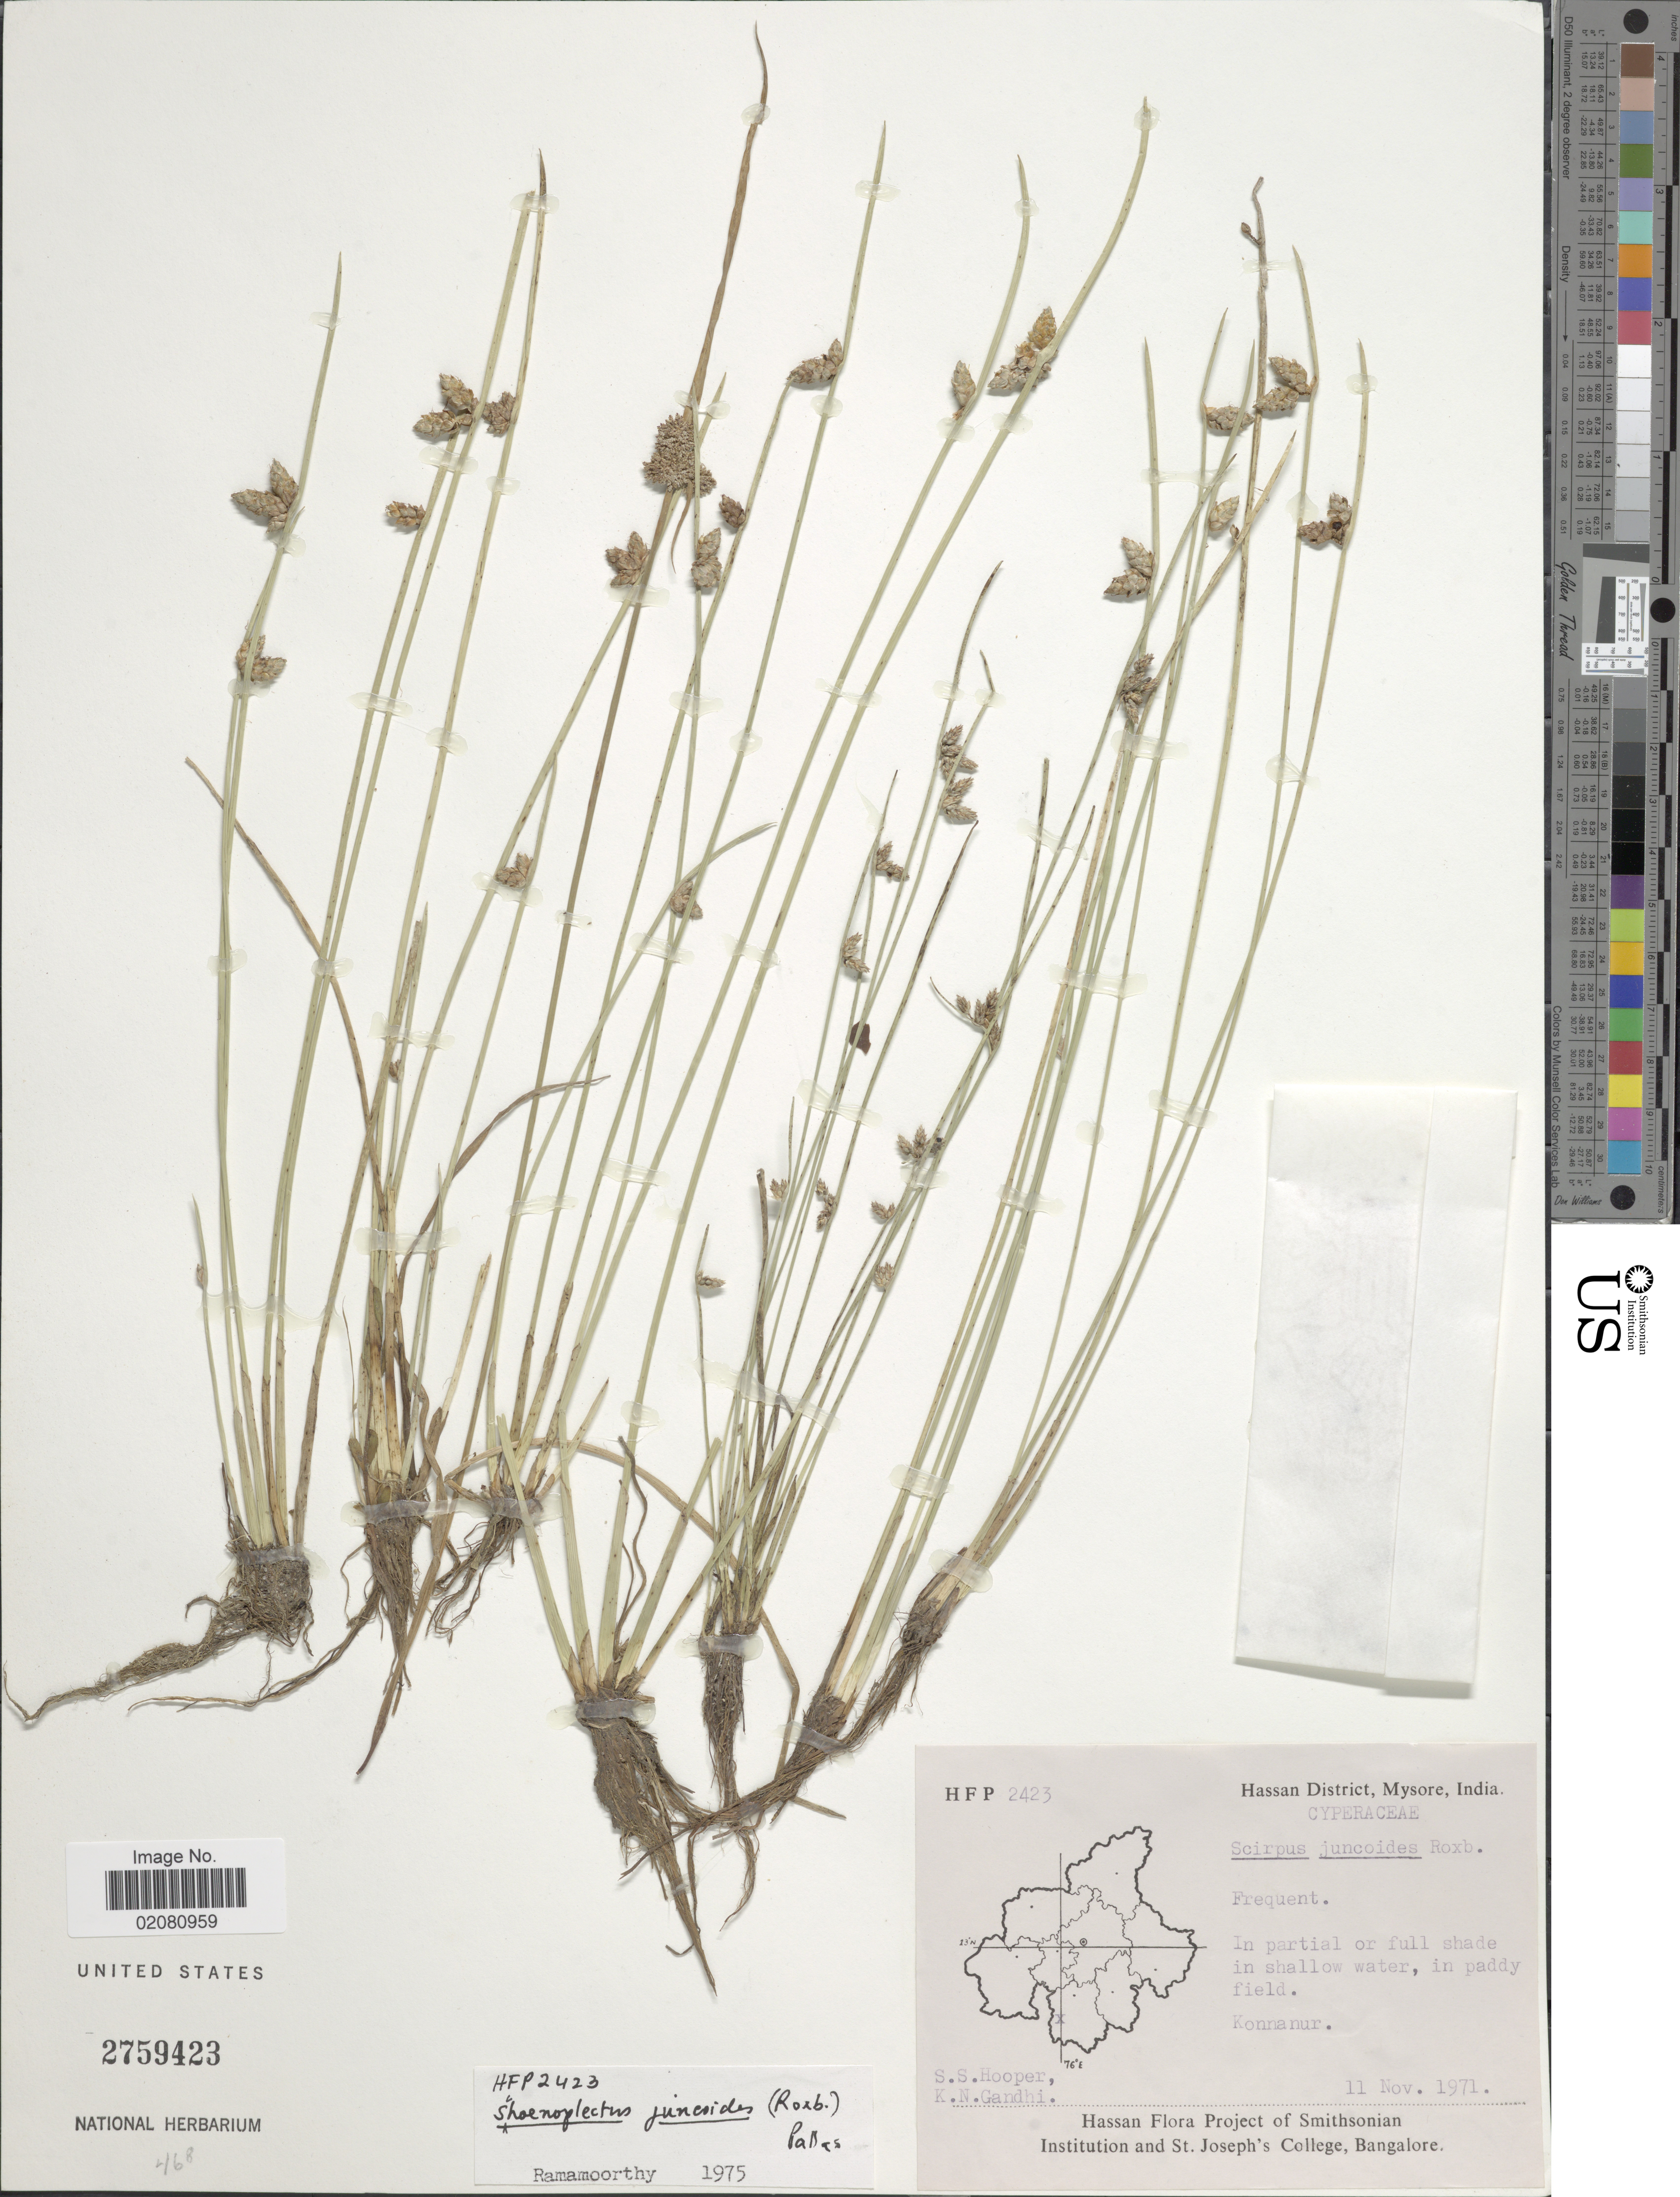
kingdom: Plantae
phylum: Tracheophyta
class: Liliopsida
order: Poales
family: Cyperaceae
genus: Schoenoplectus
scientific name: Schoenoplectus juncoides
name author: (Roxb.) Palla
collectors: S. S. Hooper & K. N. Gandhi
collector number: HFP2423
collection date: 1971-11-11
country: India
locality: Hassan District, Mysore. Konnanur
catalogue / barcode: US 2759423